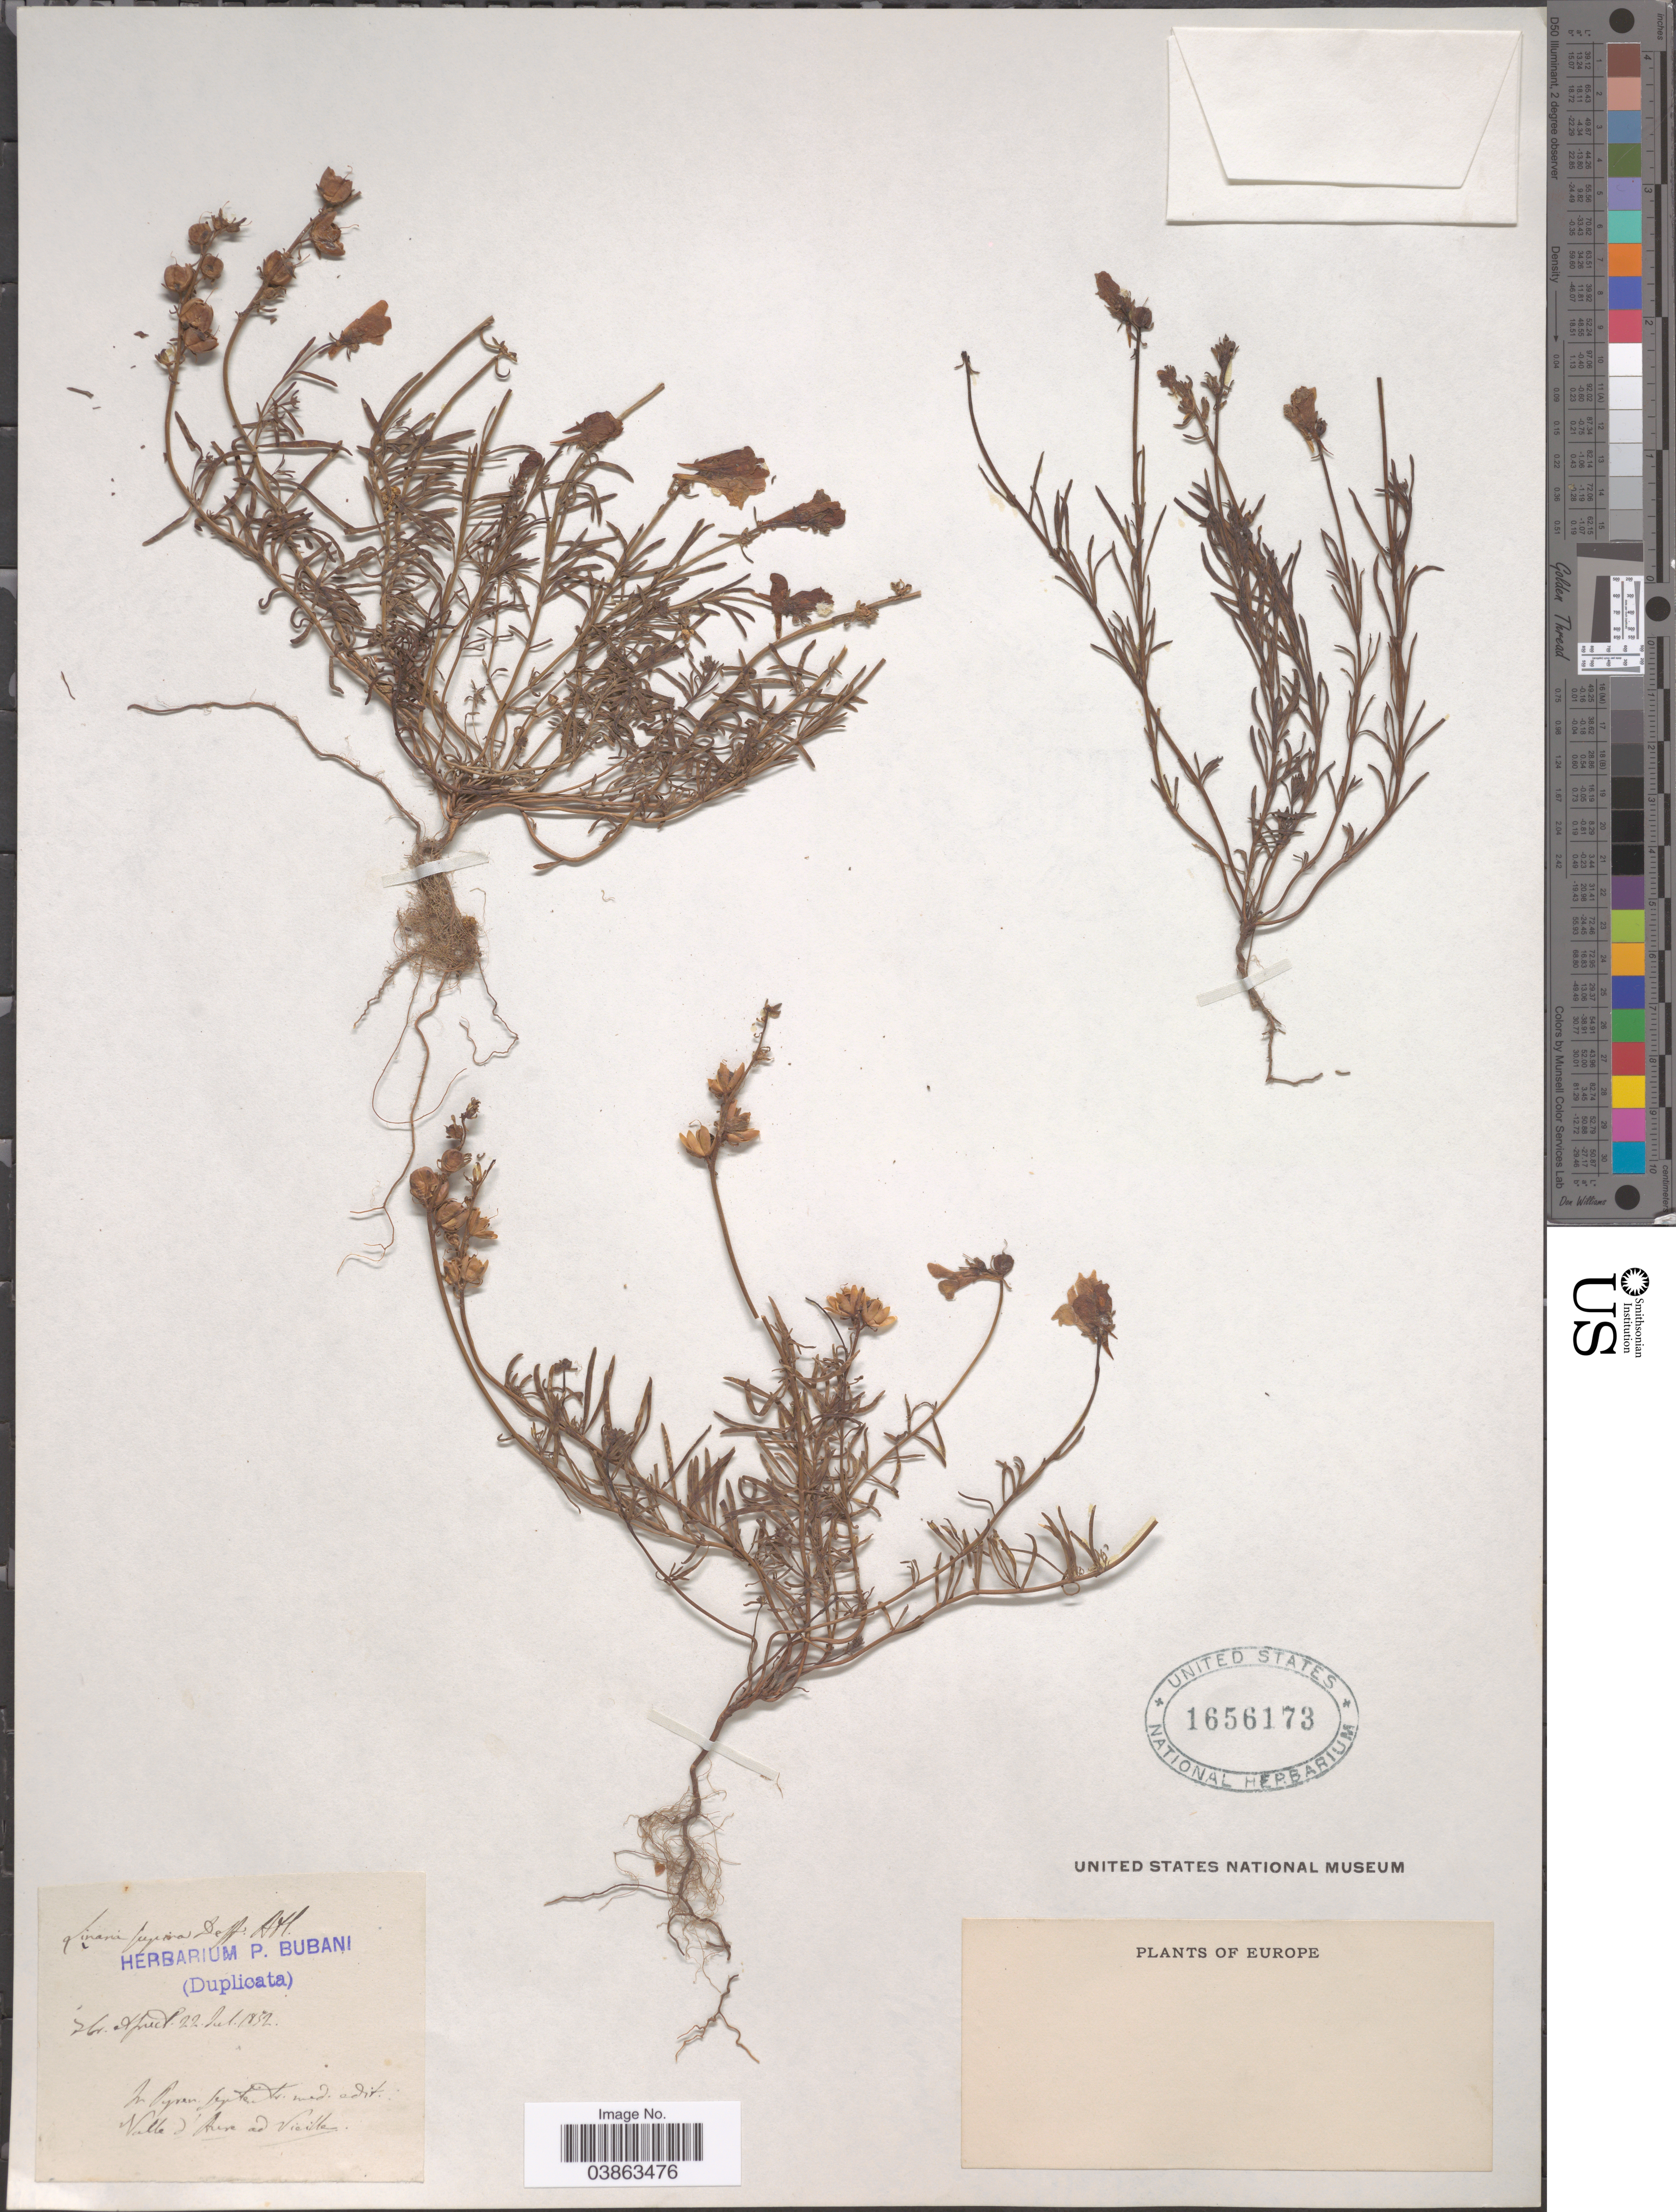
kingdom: Plantae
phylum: Tracheophyta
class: Magnoliopsida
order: Lamiales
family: Plantaginaceae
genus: Linaria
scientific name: Linaria alpina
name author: (L.) Mill.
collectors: ex herb. P. Bubani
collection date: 1852-07-22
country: France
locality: Valle d'Aure ad Vieille. Europe.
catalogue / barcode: US 1656173